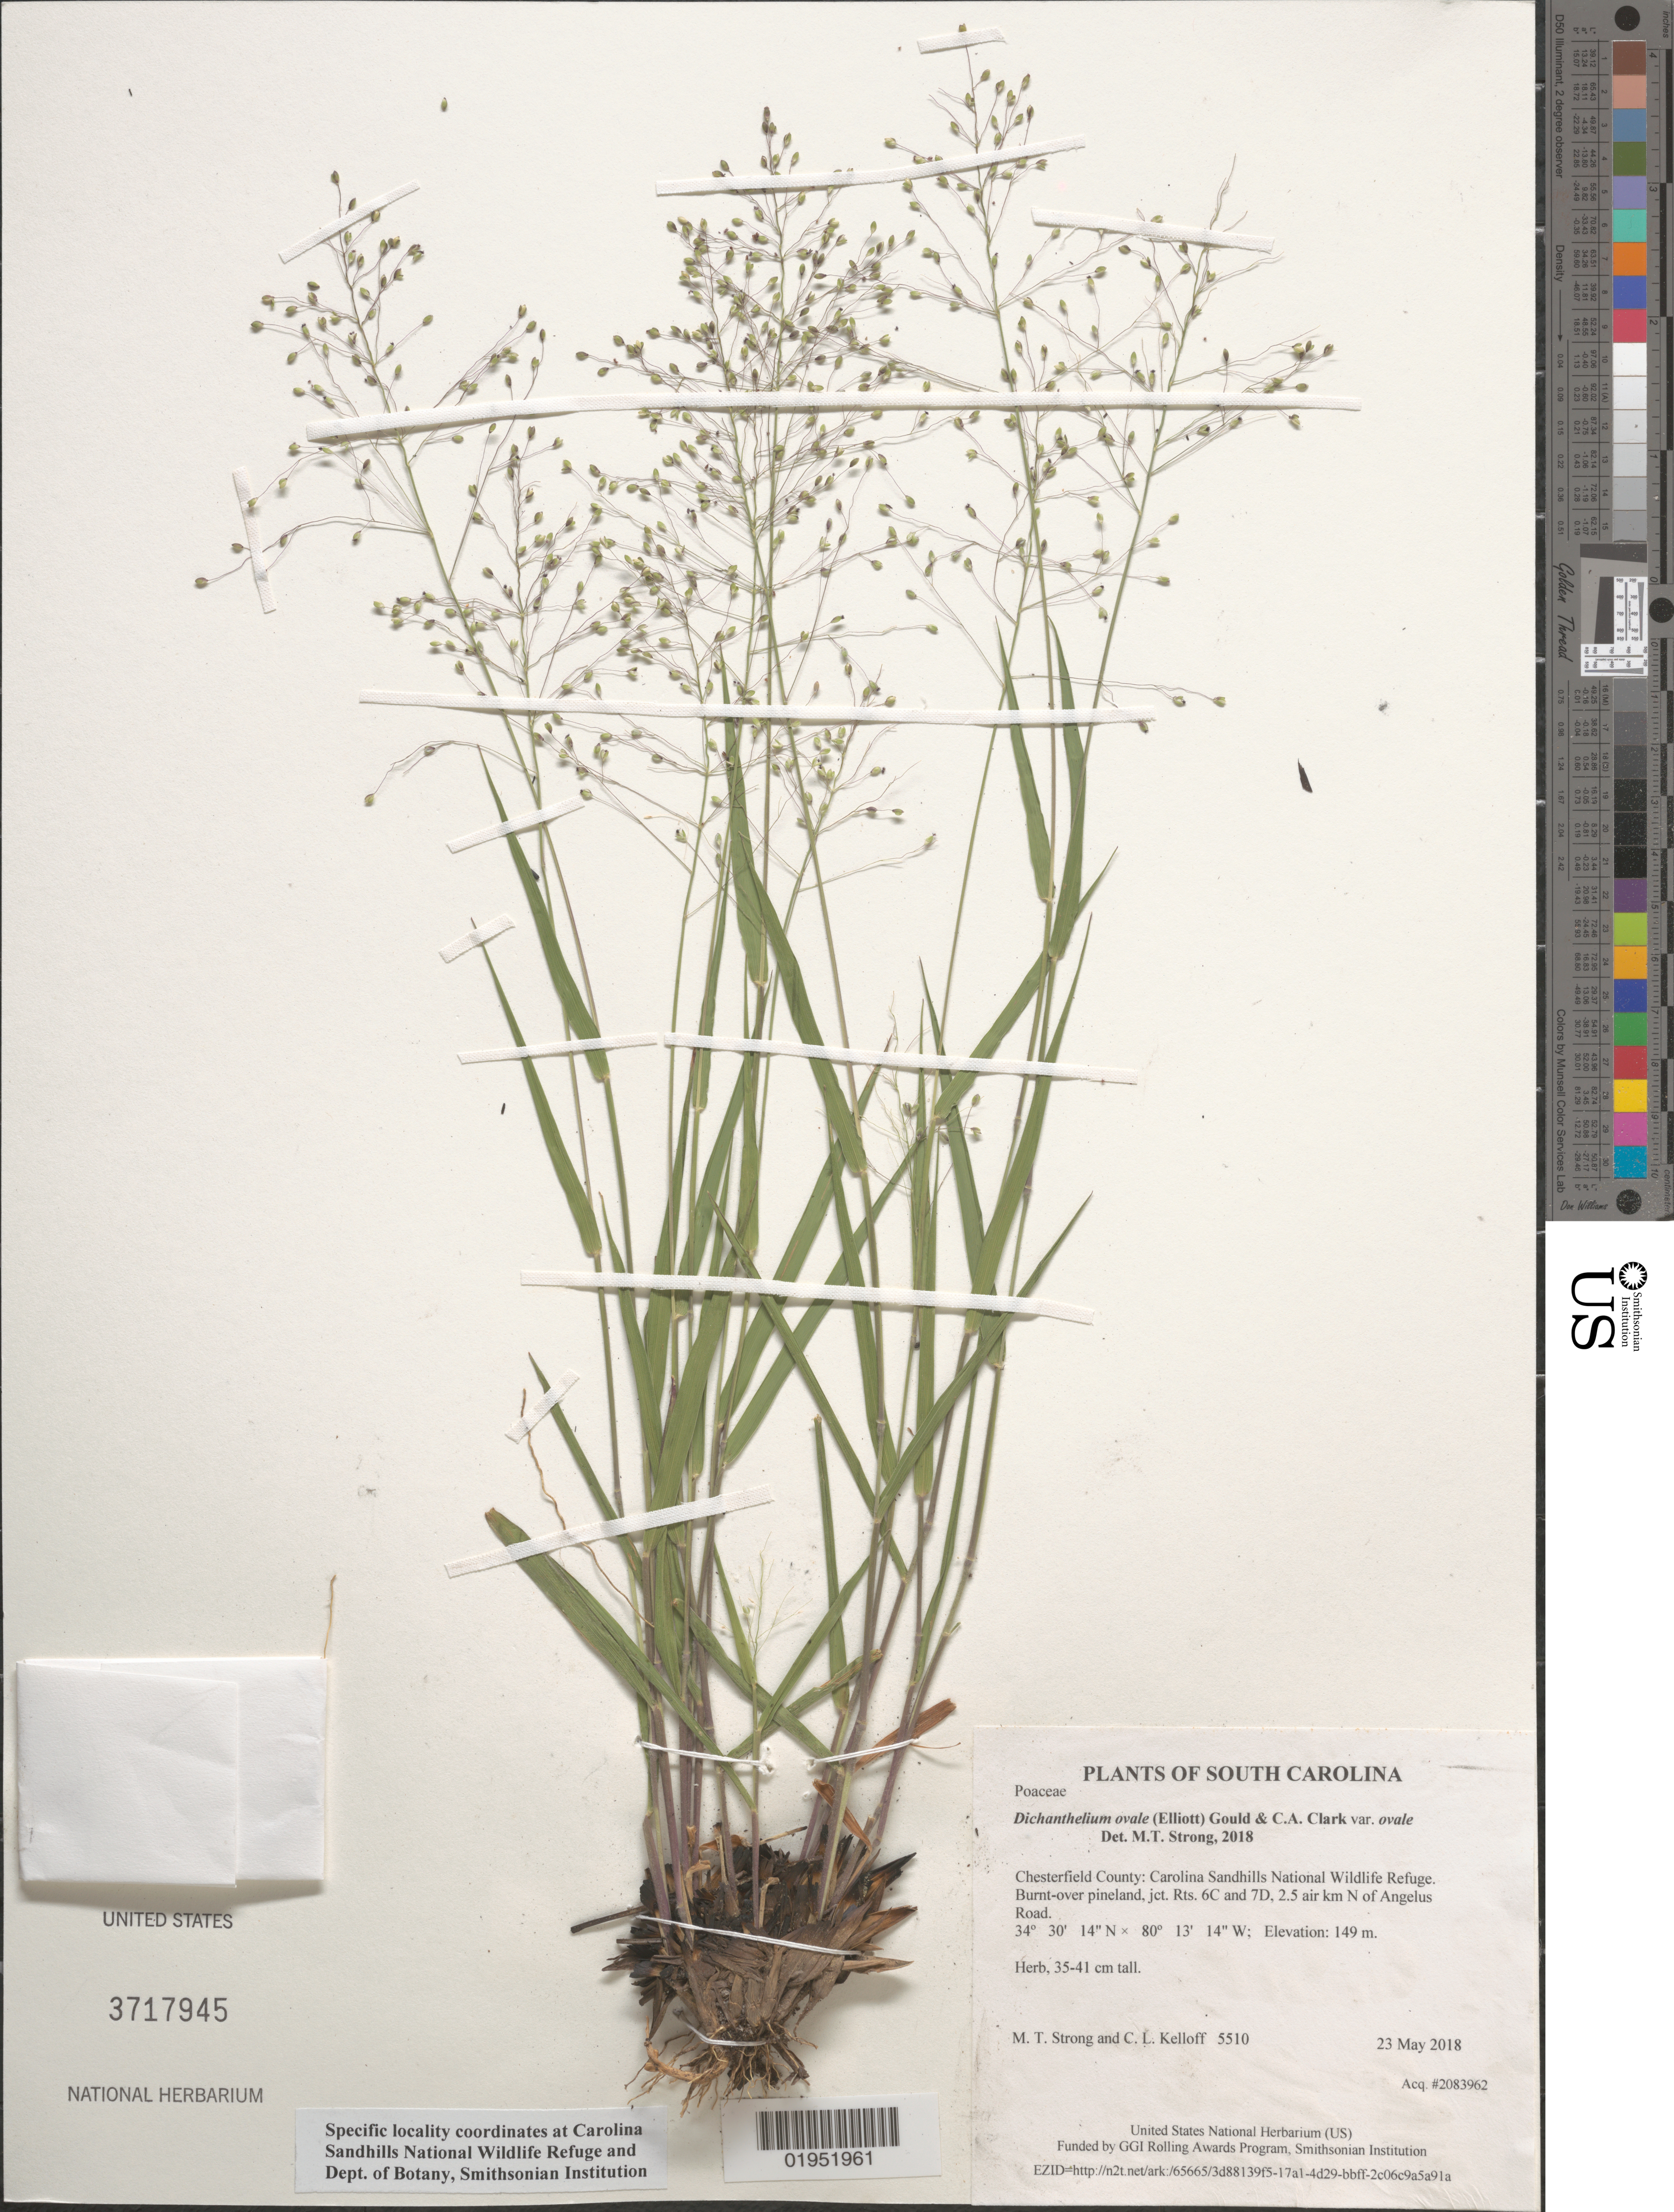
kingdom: Plantae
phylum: Tracheophyta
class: Liliopsida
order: Poales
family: Poaceae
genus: Dichanthelium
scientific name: Dichanthelium ovale var. ovale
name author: (Elliott) Gould & C.A. Clark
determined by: Strong, Mark T., (BOT), Smithsonian Institution - National Museum of Natural History (UNITED STATES)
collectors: M. T. Strong & C. L. Kelloff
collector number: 5510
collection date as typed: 23 May 2018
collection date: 2018-05-23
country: United States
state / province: South Carolina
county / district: Chesterfield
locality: Carolina Sandhills National Wildlife Refuge. Burnt-over pineland, jct. Rts. 6C and 7D, 2.5 air km N of Angelus Road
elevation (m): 149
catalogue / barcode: US 3717945